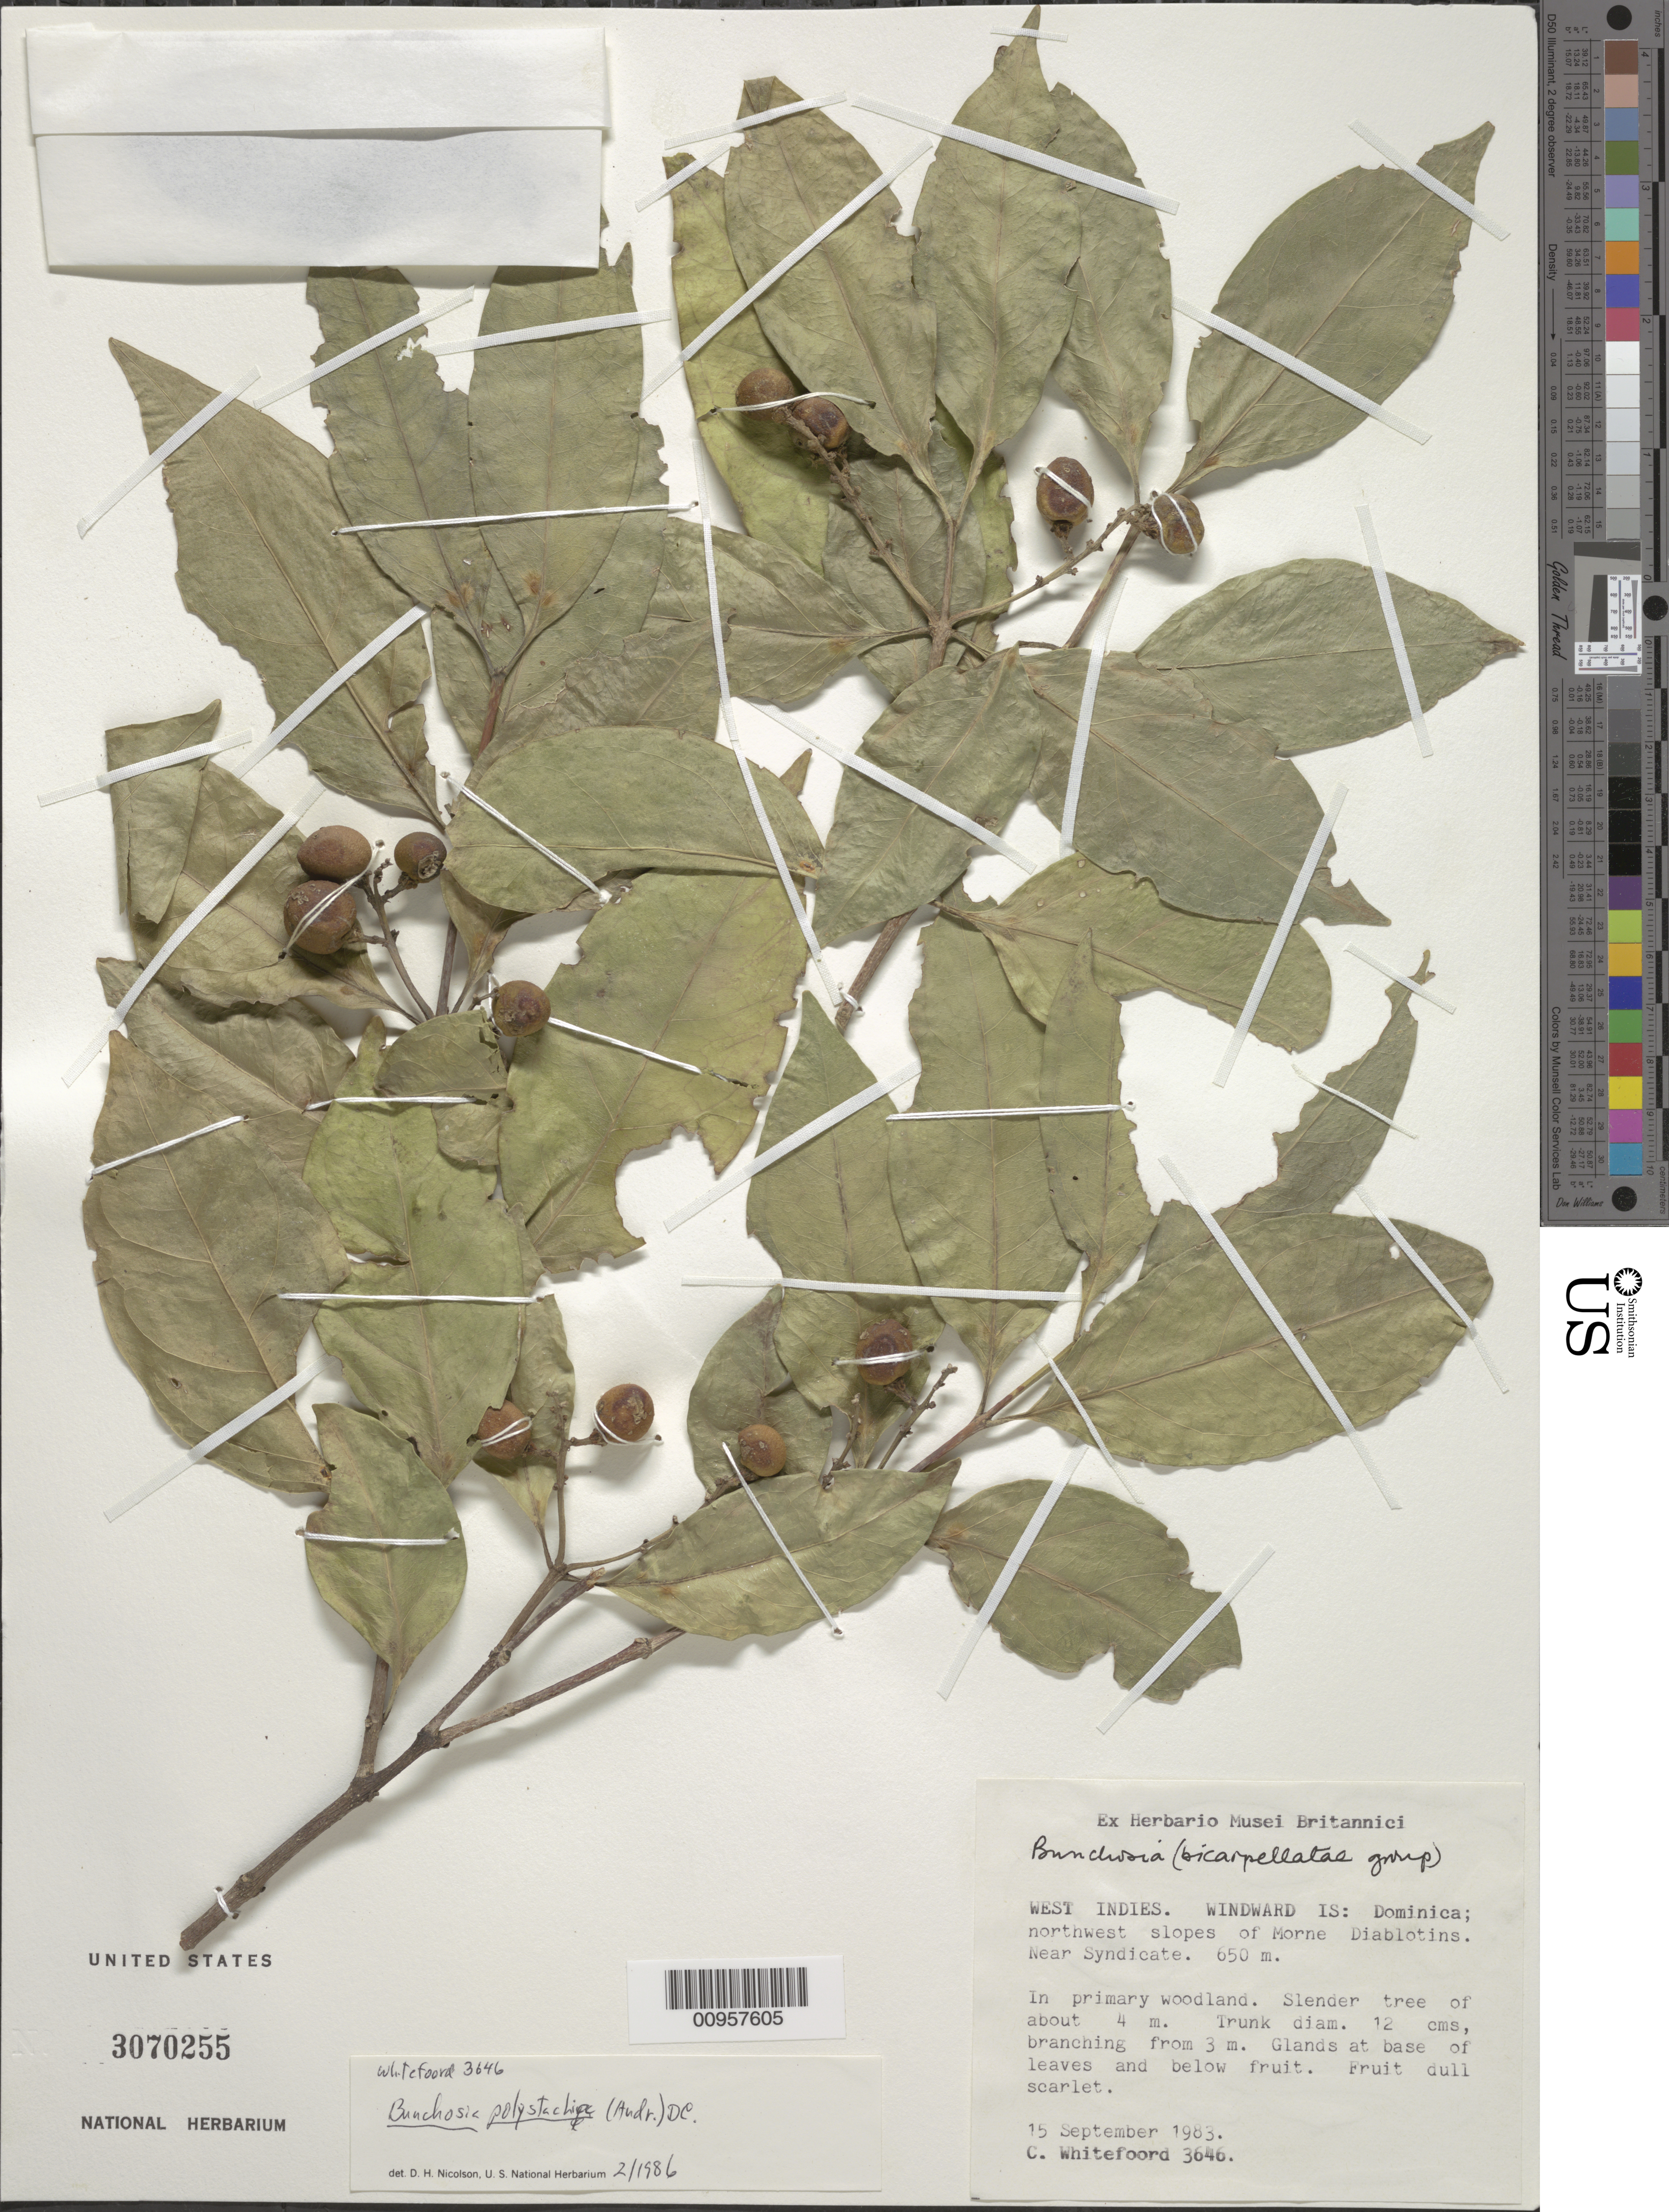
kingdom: Plantae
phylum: Tracheophyta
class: Magnoliopsida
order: Malpighiales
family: Malpighiaceae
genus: Bunchosia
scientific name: Bunchosia polystachya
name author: (Andrews) DC.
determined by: Nicolson, Dan H.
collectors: C. Whitefoord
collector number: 3646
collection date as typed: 15 Sep 1983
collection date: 1983-09-15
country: Dominica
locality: Northwest slopes of Morne Diablotins, near Syndicate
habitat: In primary woodland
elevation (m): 650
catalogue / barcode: US 3070255